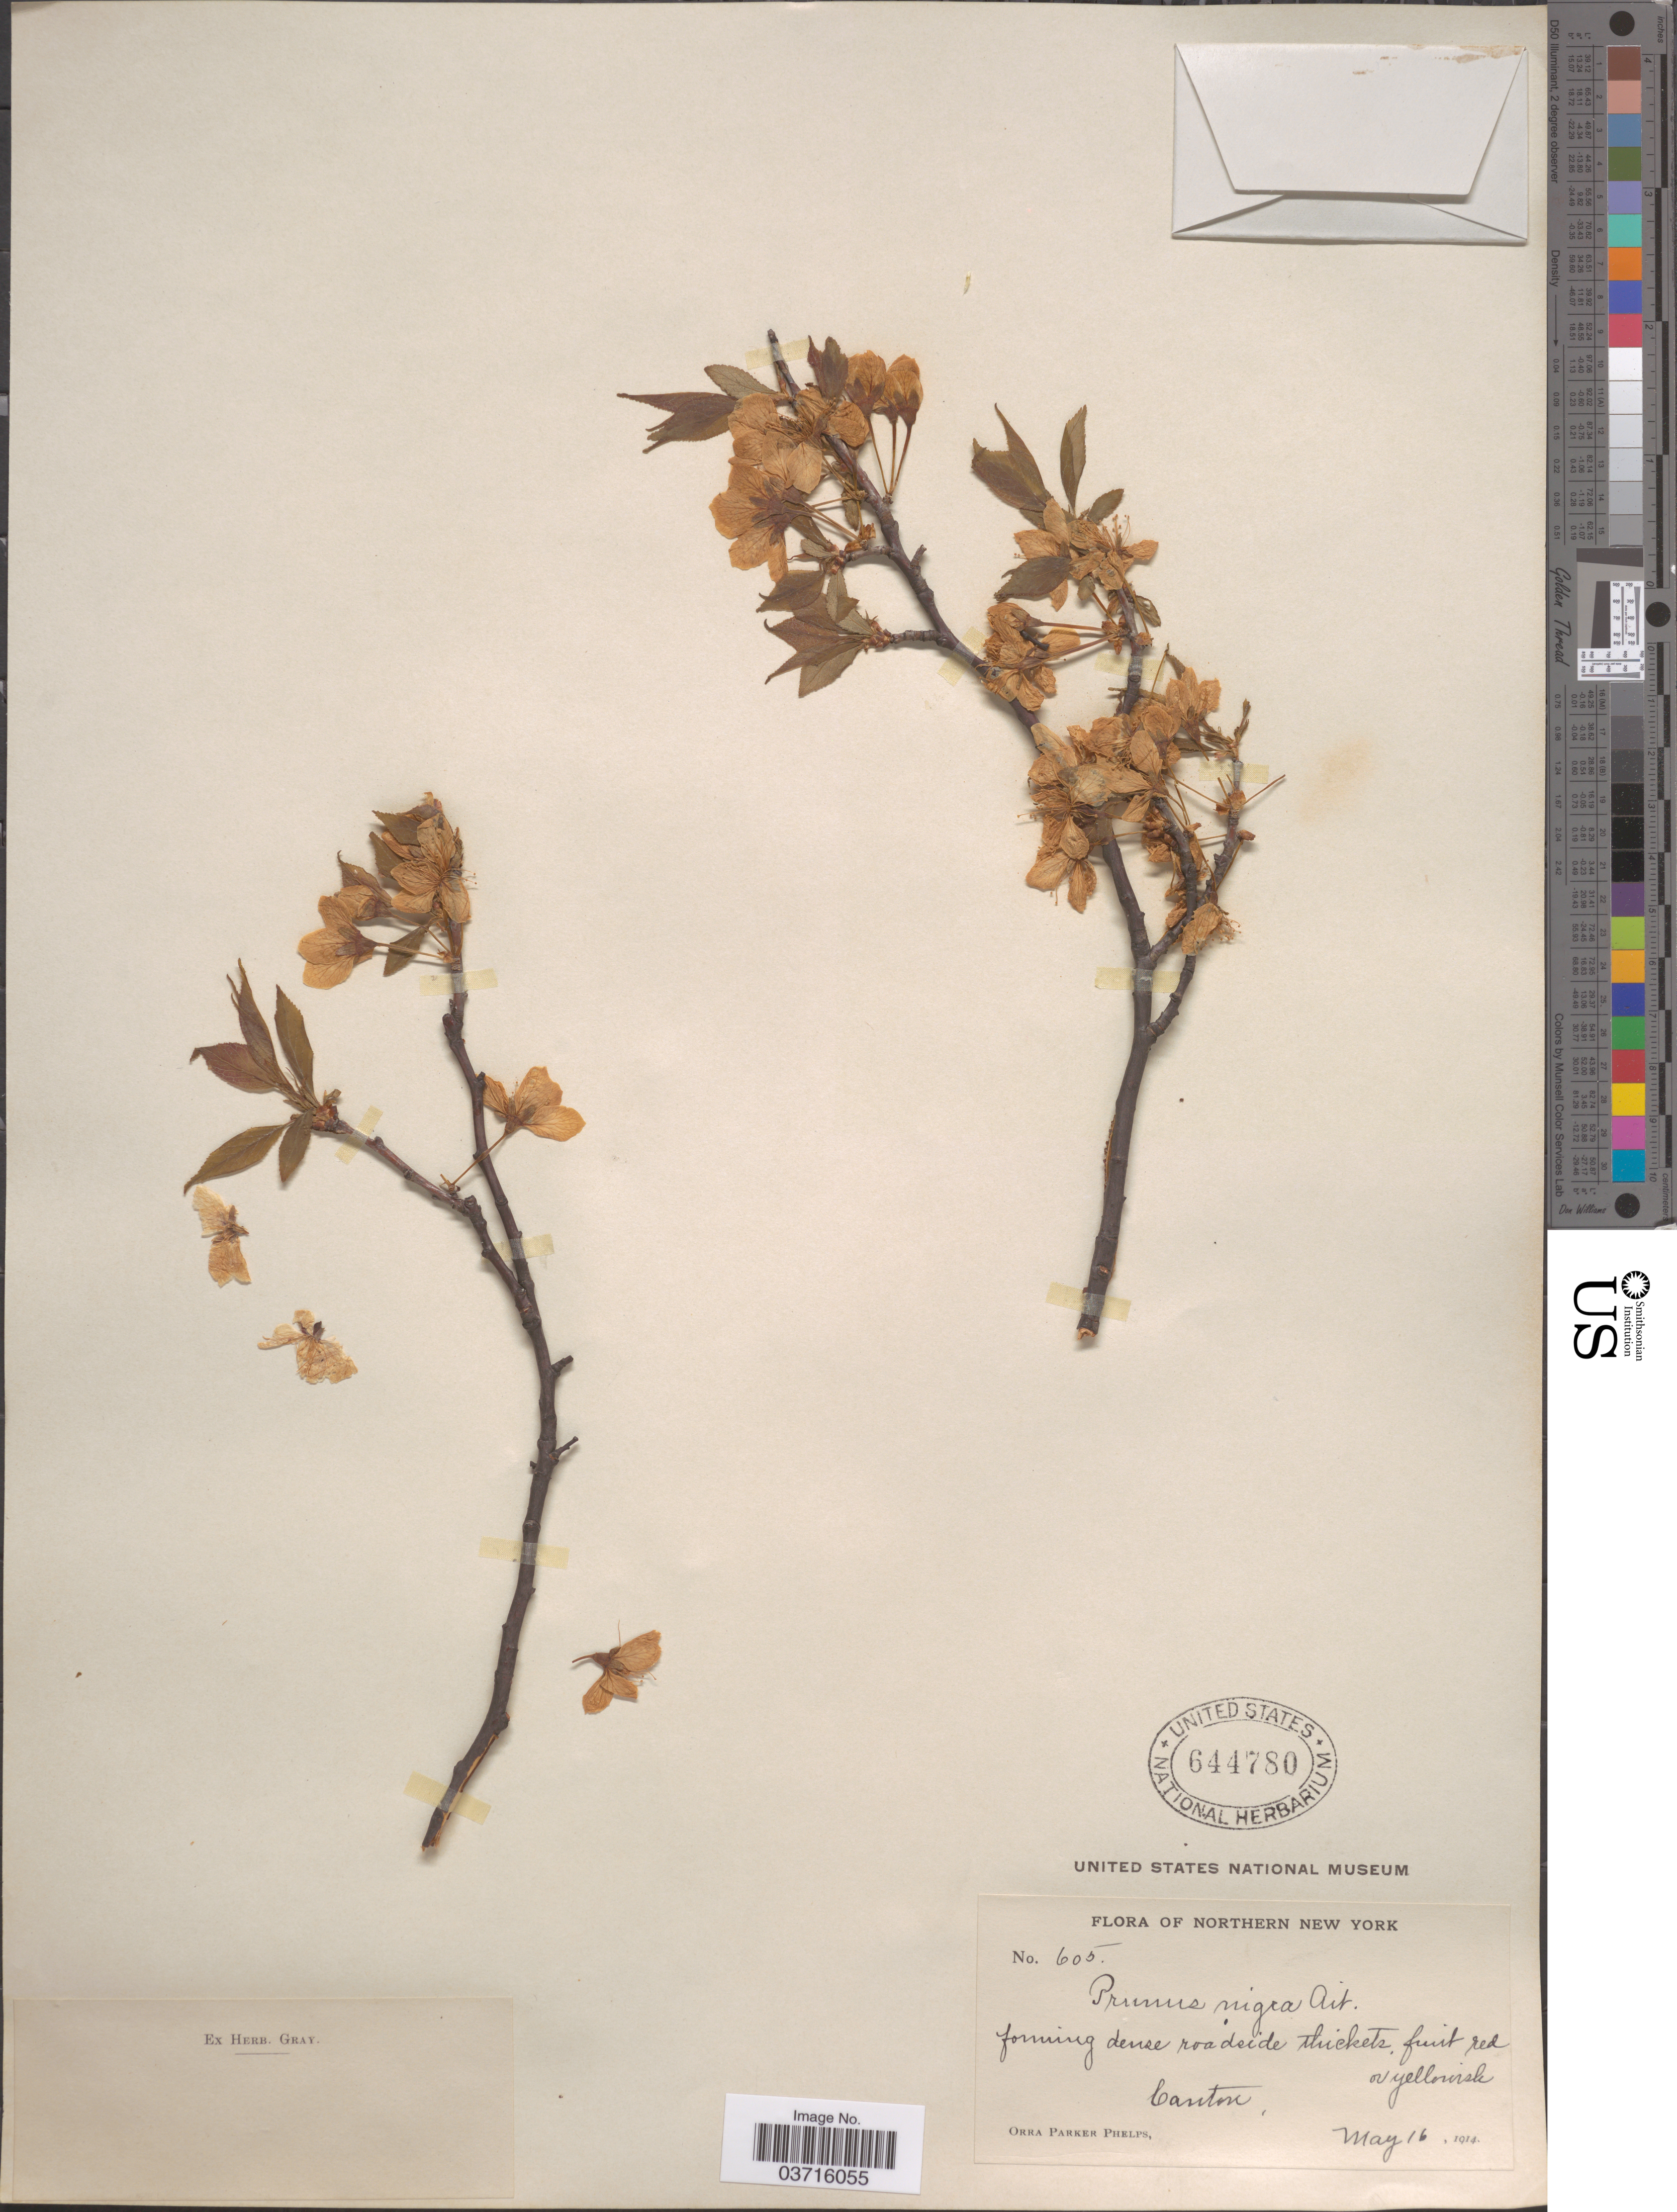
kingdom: Plantae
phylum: Tracheophyta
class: Magnoliopsida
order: Rosales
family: Rosaceae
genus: Prunus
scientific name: Prunus nigra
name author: Wight & Hedrick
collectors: O. P. Phelps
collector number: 605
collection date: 1914-05-16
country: United States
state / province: New York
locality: Northern New York. Canton.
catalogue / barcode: US 644780